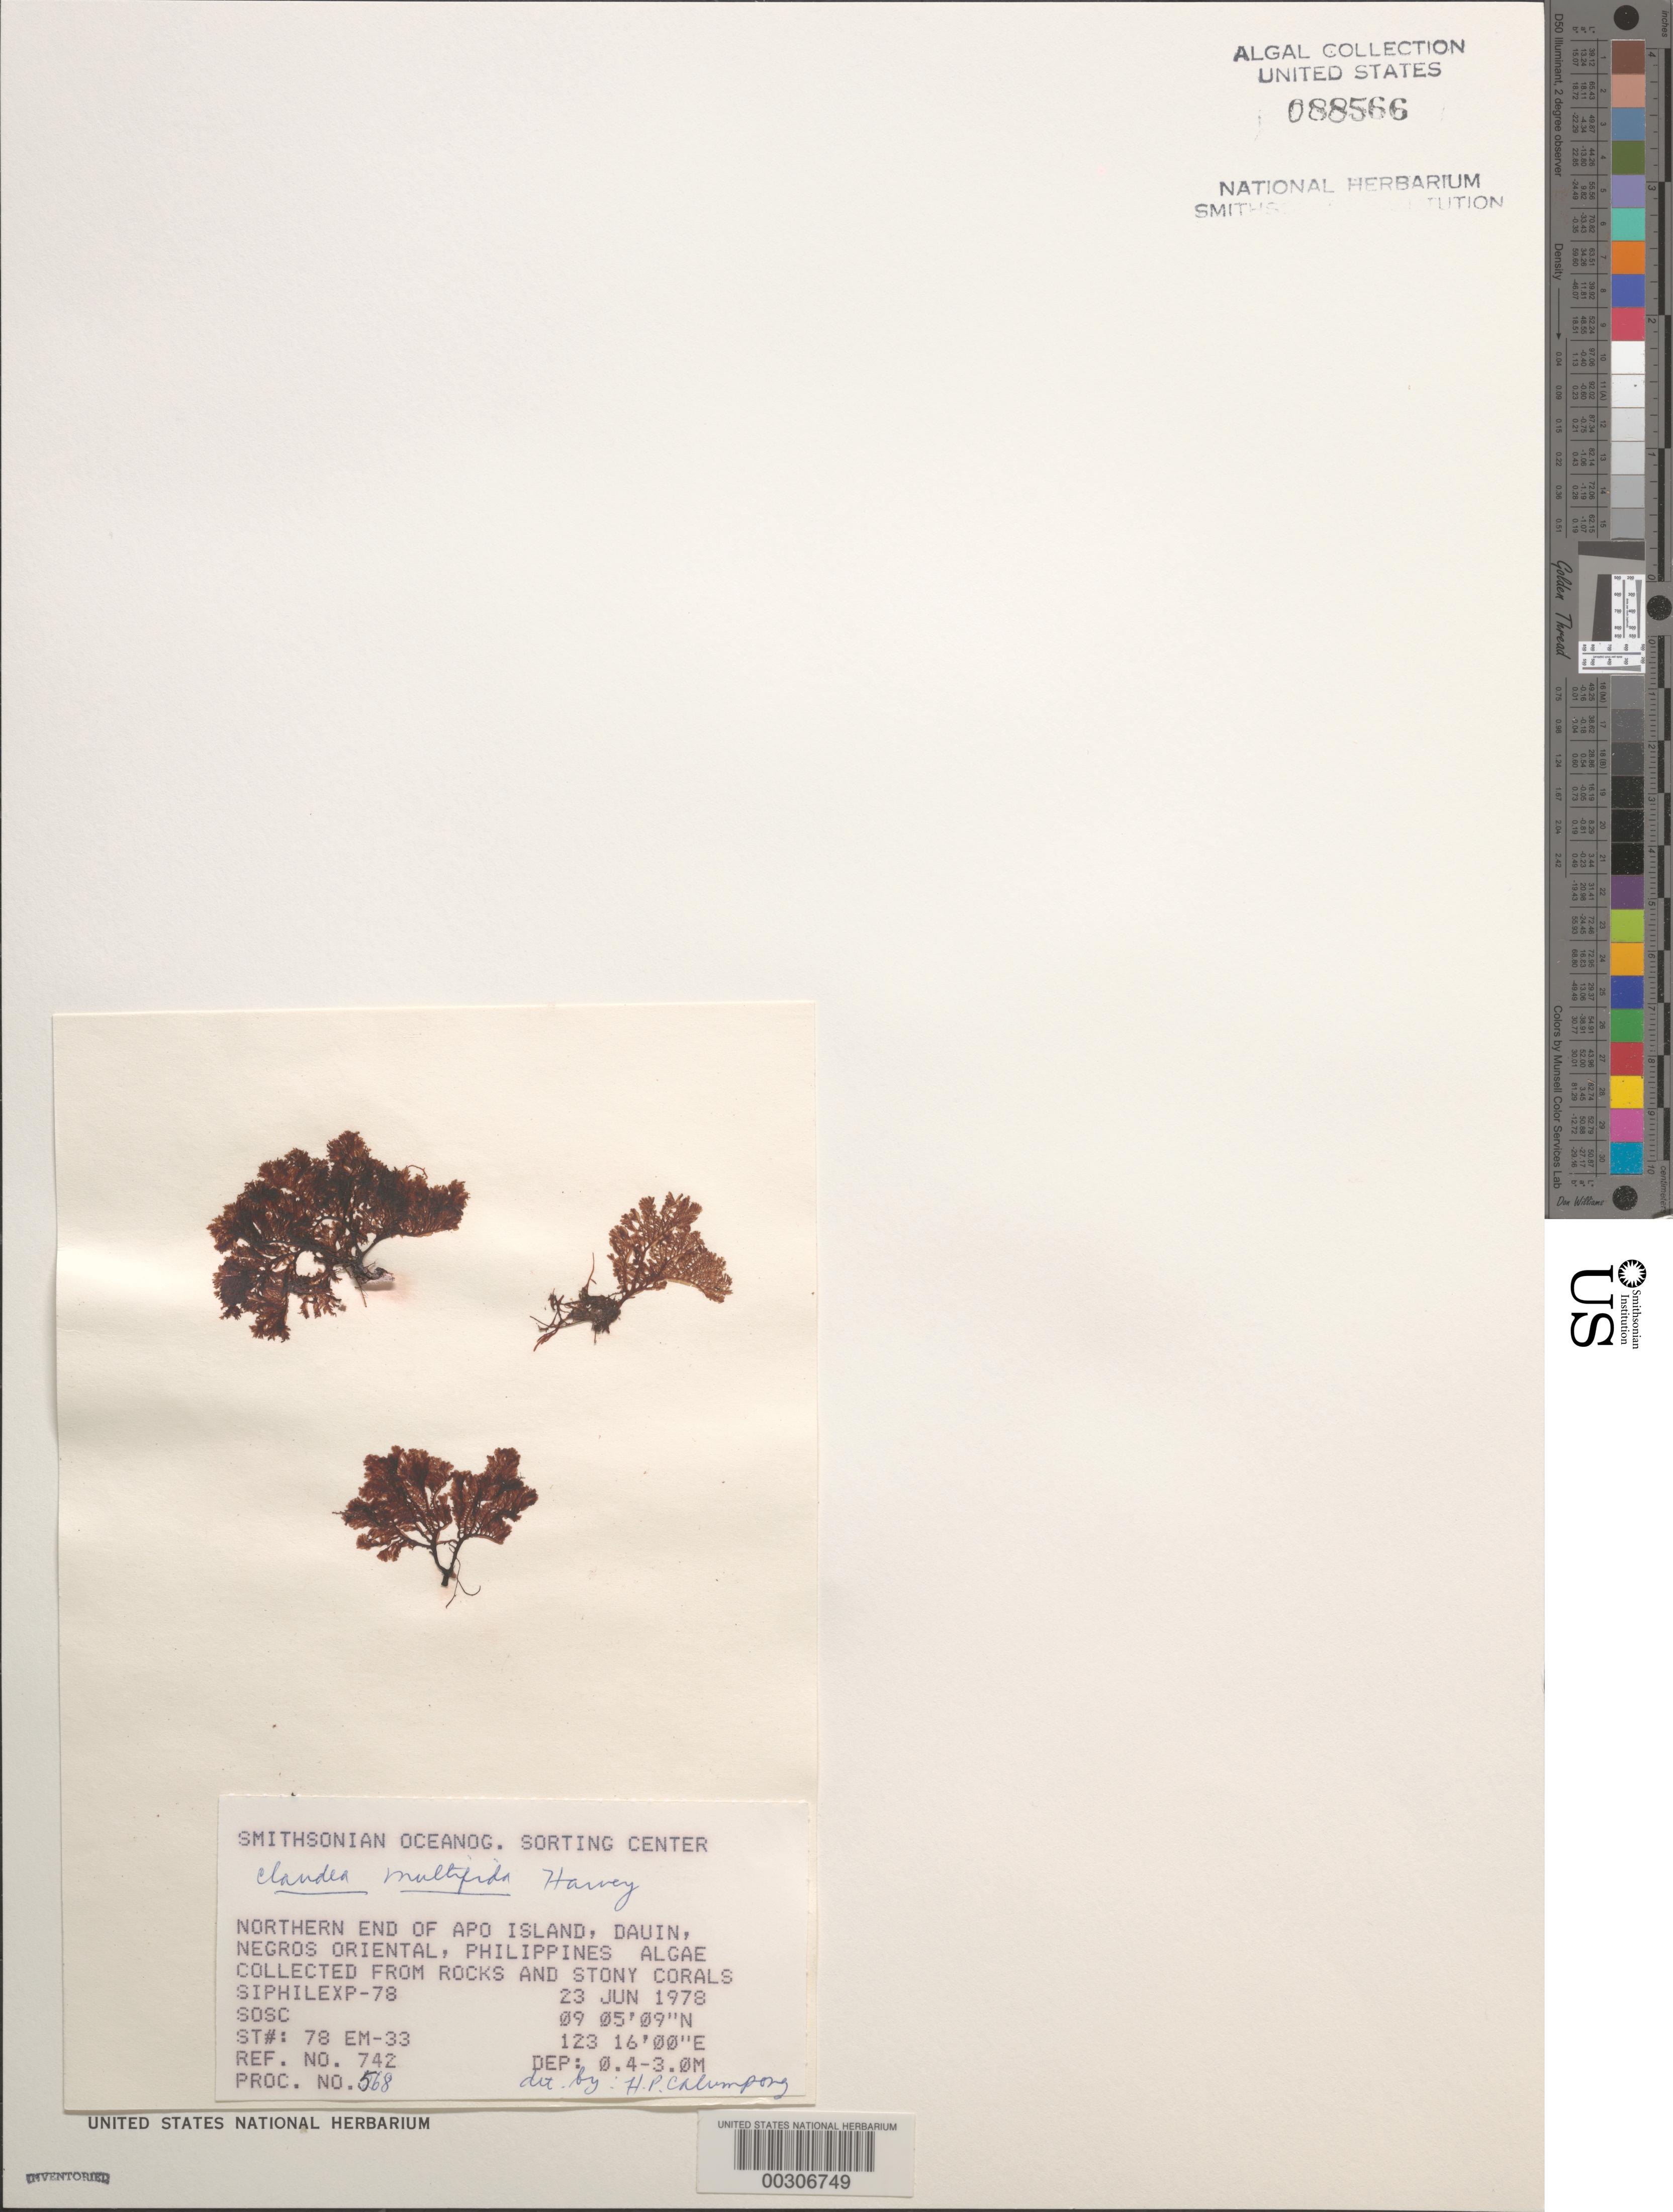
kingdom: Plantae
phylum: Rhodophyta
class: Florideophyceae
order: Ceramiales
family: Delesseriaceae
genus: Claudea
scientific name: Claudea multifida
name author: Harv.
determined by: Calumpong, H. P.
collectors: SOSC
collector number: Station 78 Em-33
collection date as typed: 23 Jun 1978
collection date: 1978-06-23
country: Philippines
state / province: Central Visayas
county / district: Negros Oriental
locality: Apo island, dauin, negros oriental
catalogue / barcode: US 88566